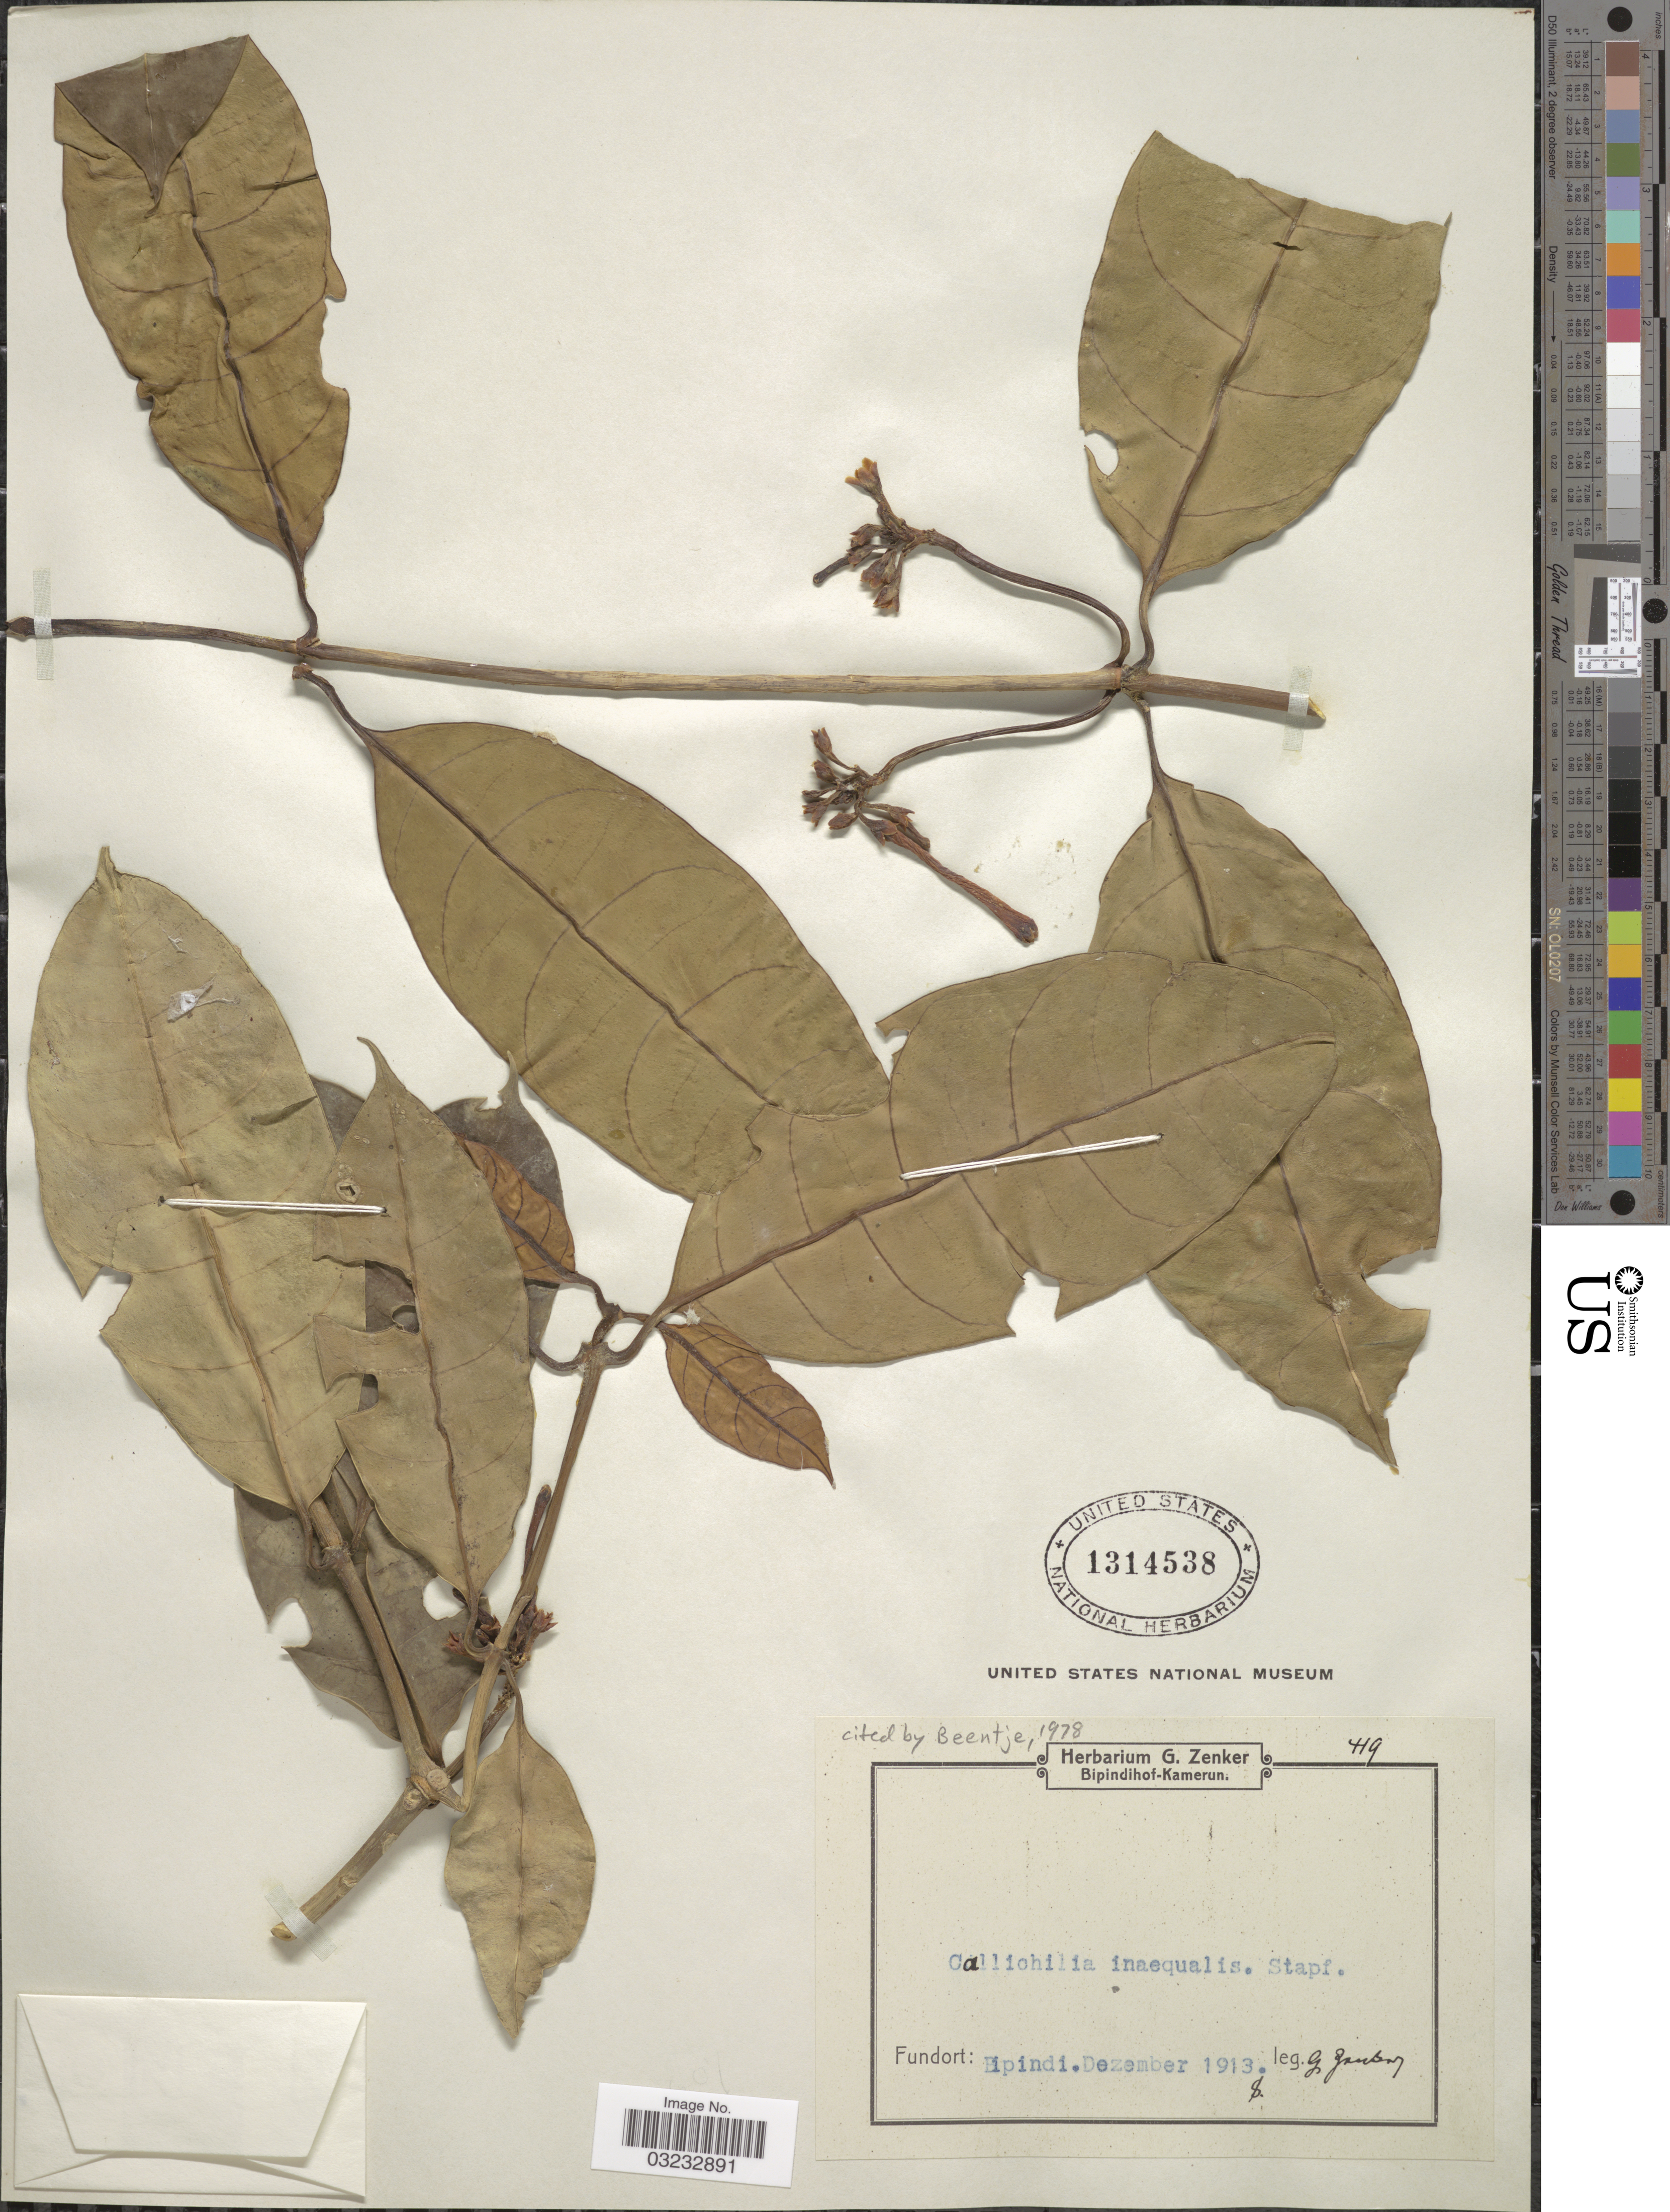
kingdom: Plantae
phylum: Tracheophyta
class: Magnoliopsida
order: Gentianales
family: Apocynaceae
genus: Callichilia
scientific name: Callichilia inaequalis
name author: Stapf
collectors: G. A. Zenker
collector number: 419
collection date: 1913-12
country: Cameroon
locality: Bipindi, Kamerun.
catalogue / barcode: US 1314538